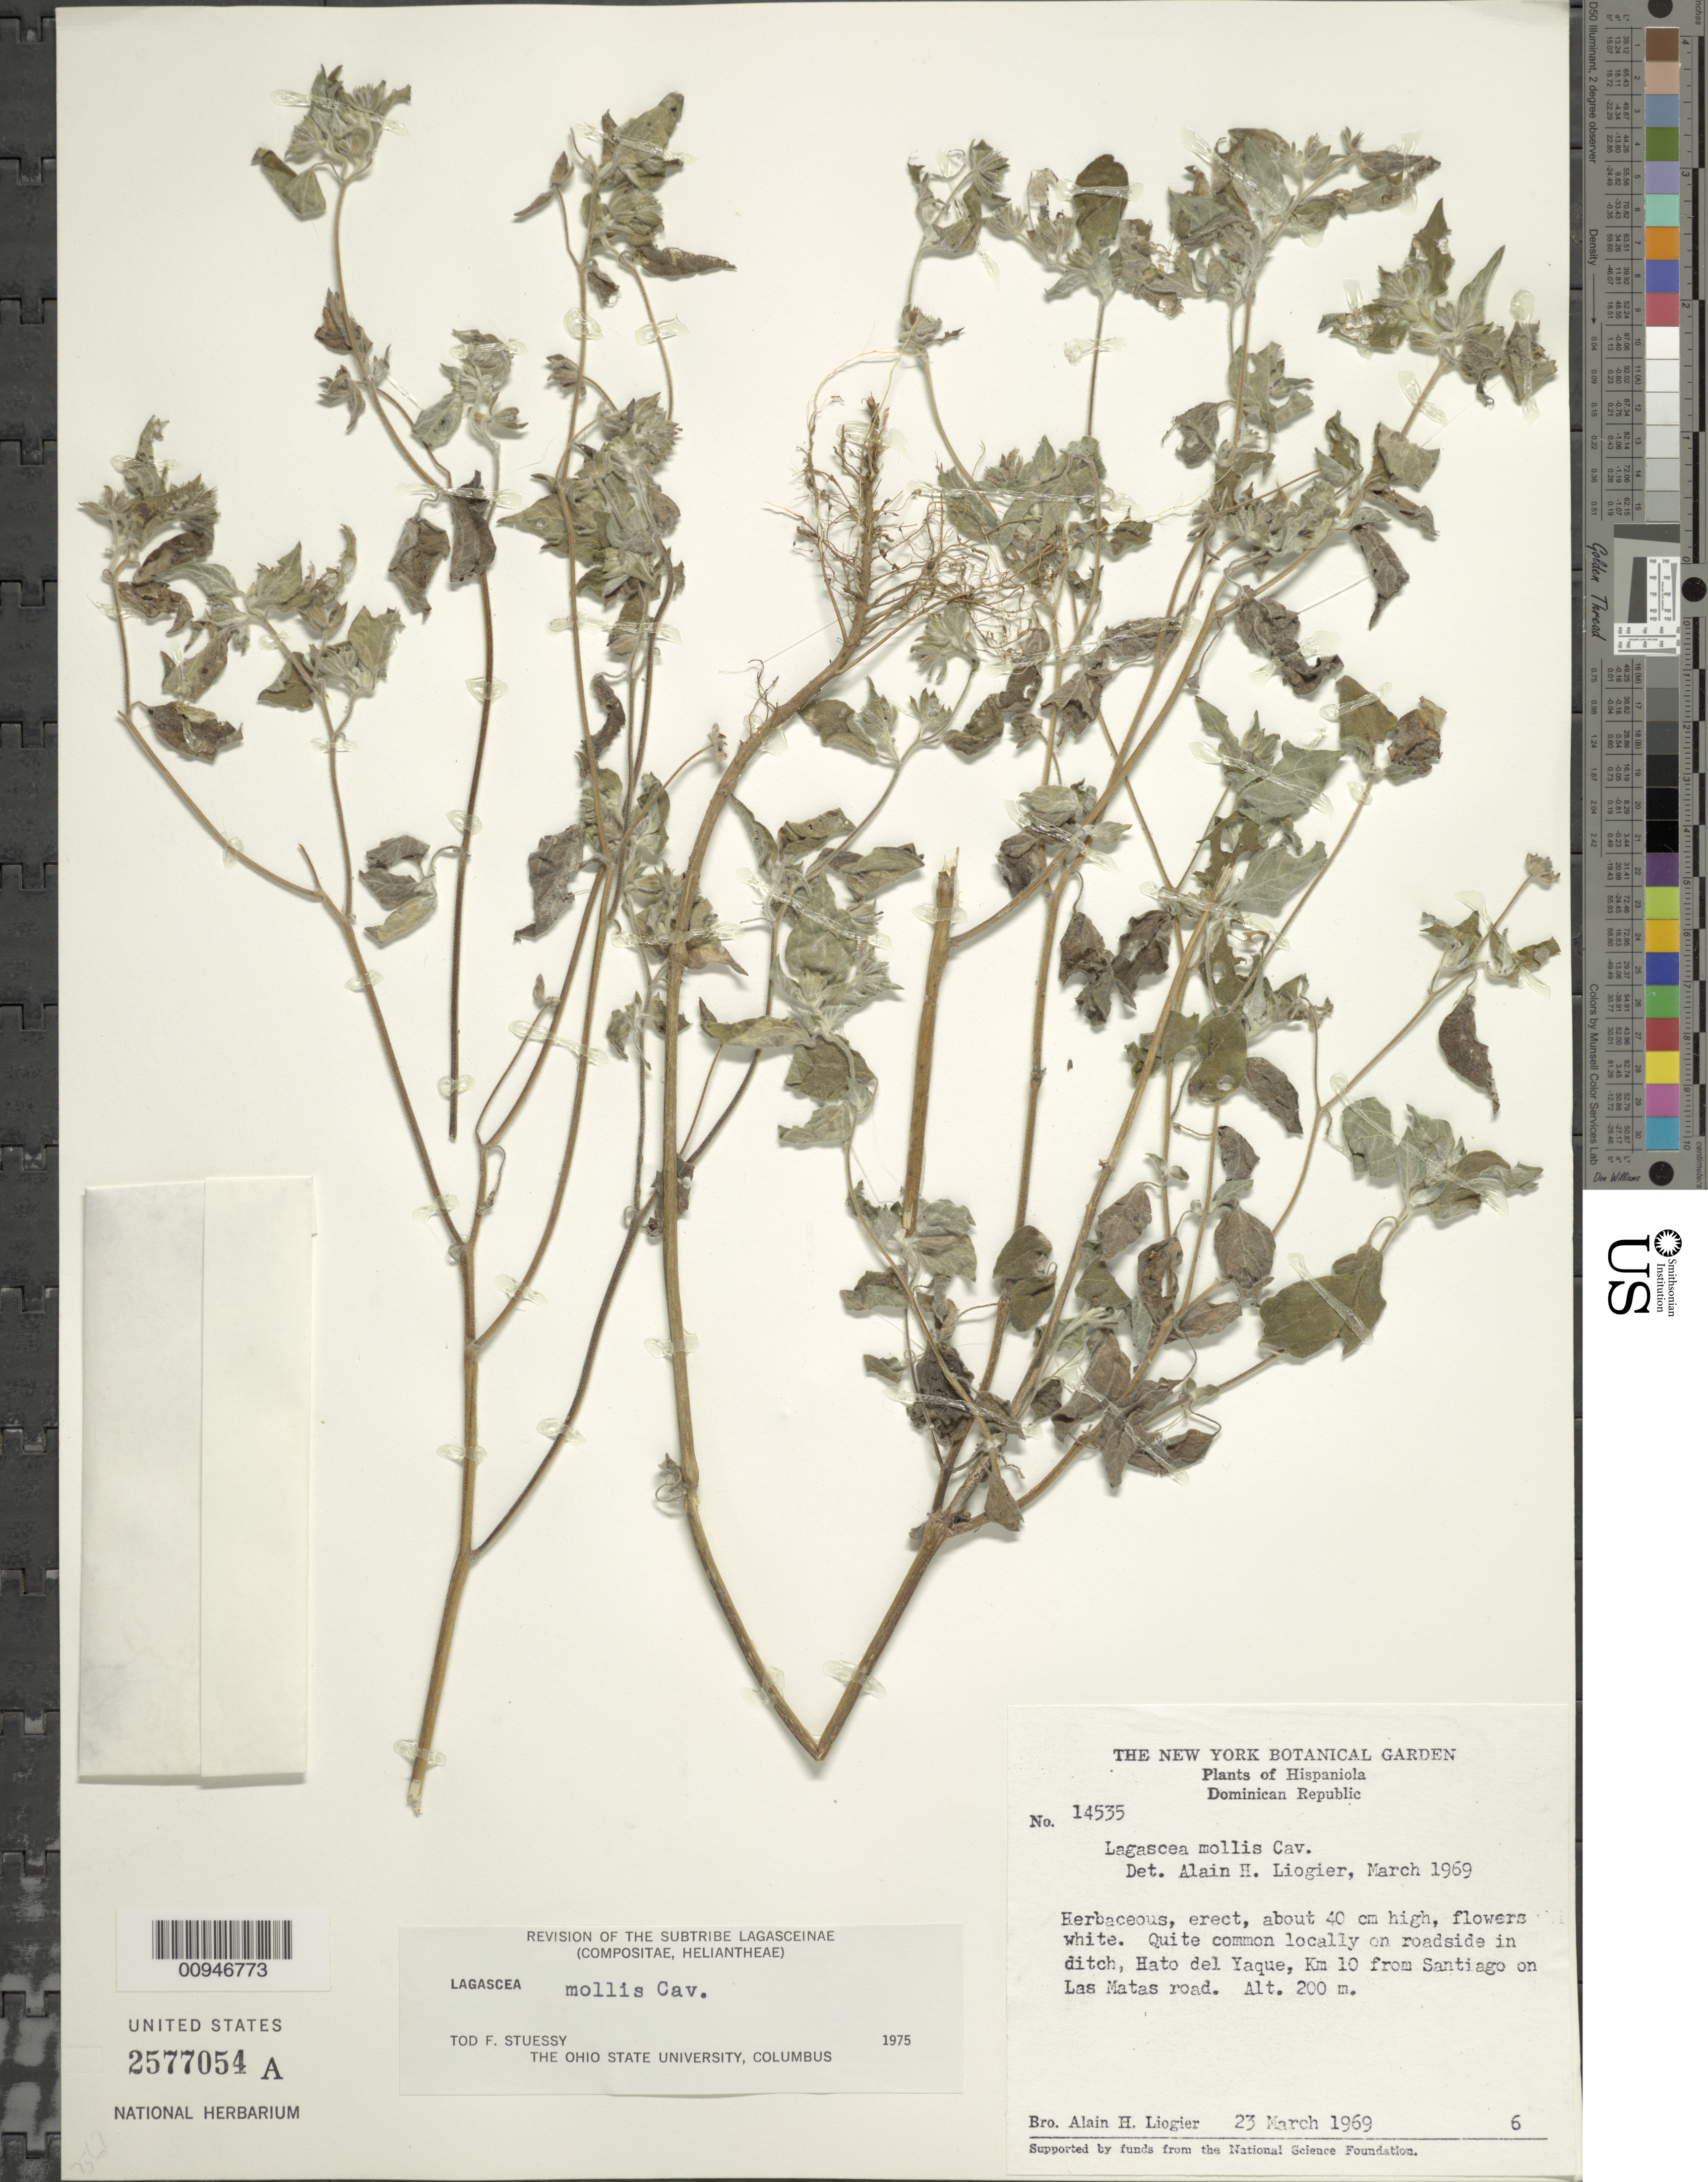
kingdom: Plantae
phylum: Tracheophyta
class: Magnoliopsida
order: Asterales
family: Asteraceae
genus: Lagascea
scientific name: Lagascea mollis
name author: Cav.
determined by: Stuessy, T. F.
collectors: A. H. Liogier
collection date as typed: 23 Mar 1969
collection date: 1969-03-23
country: Dominican Republic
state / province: Santiago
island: Hispaniola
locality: Hato del Yaque, Km 10 from Santiago on Las Matas Road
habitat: On roadsides in ditch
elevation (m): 200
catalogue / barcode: US 2577054